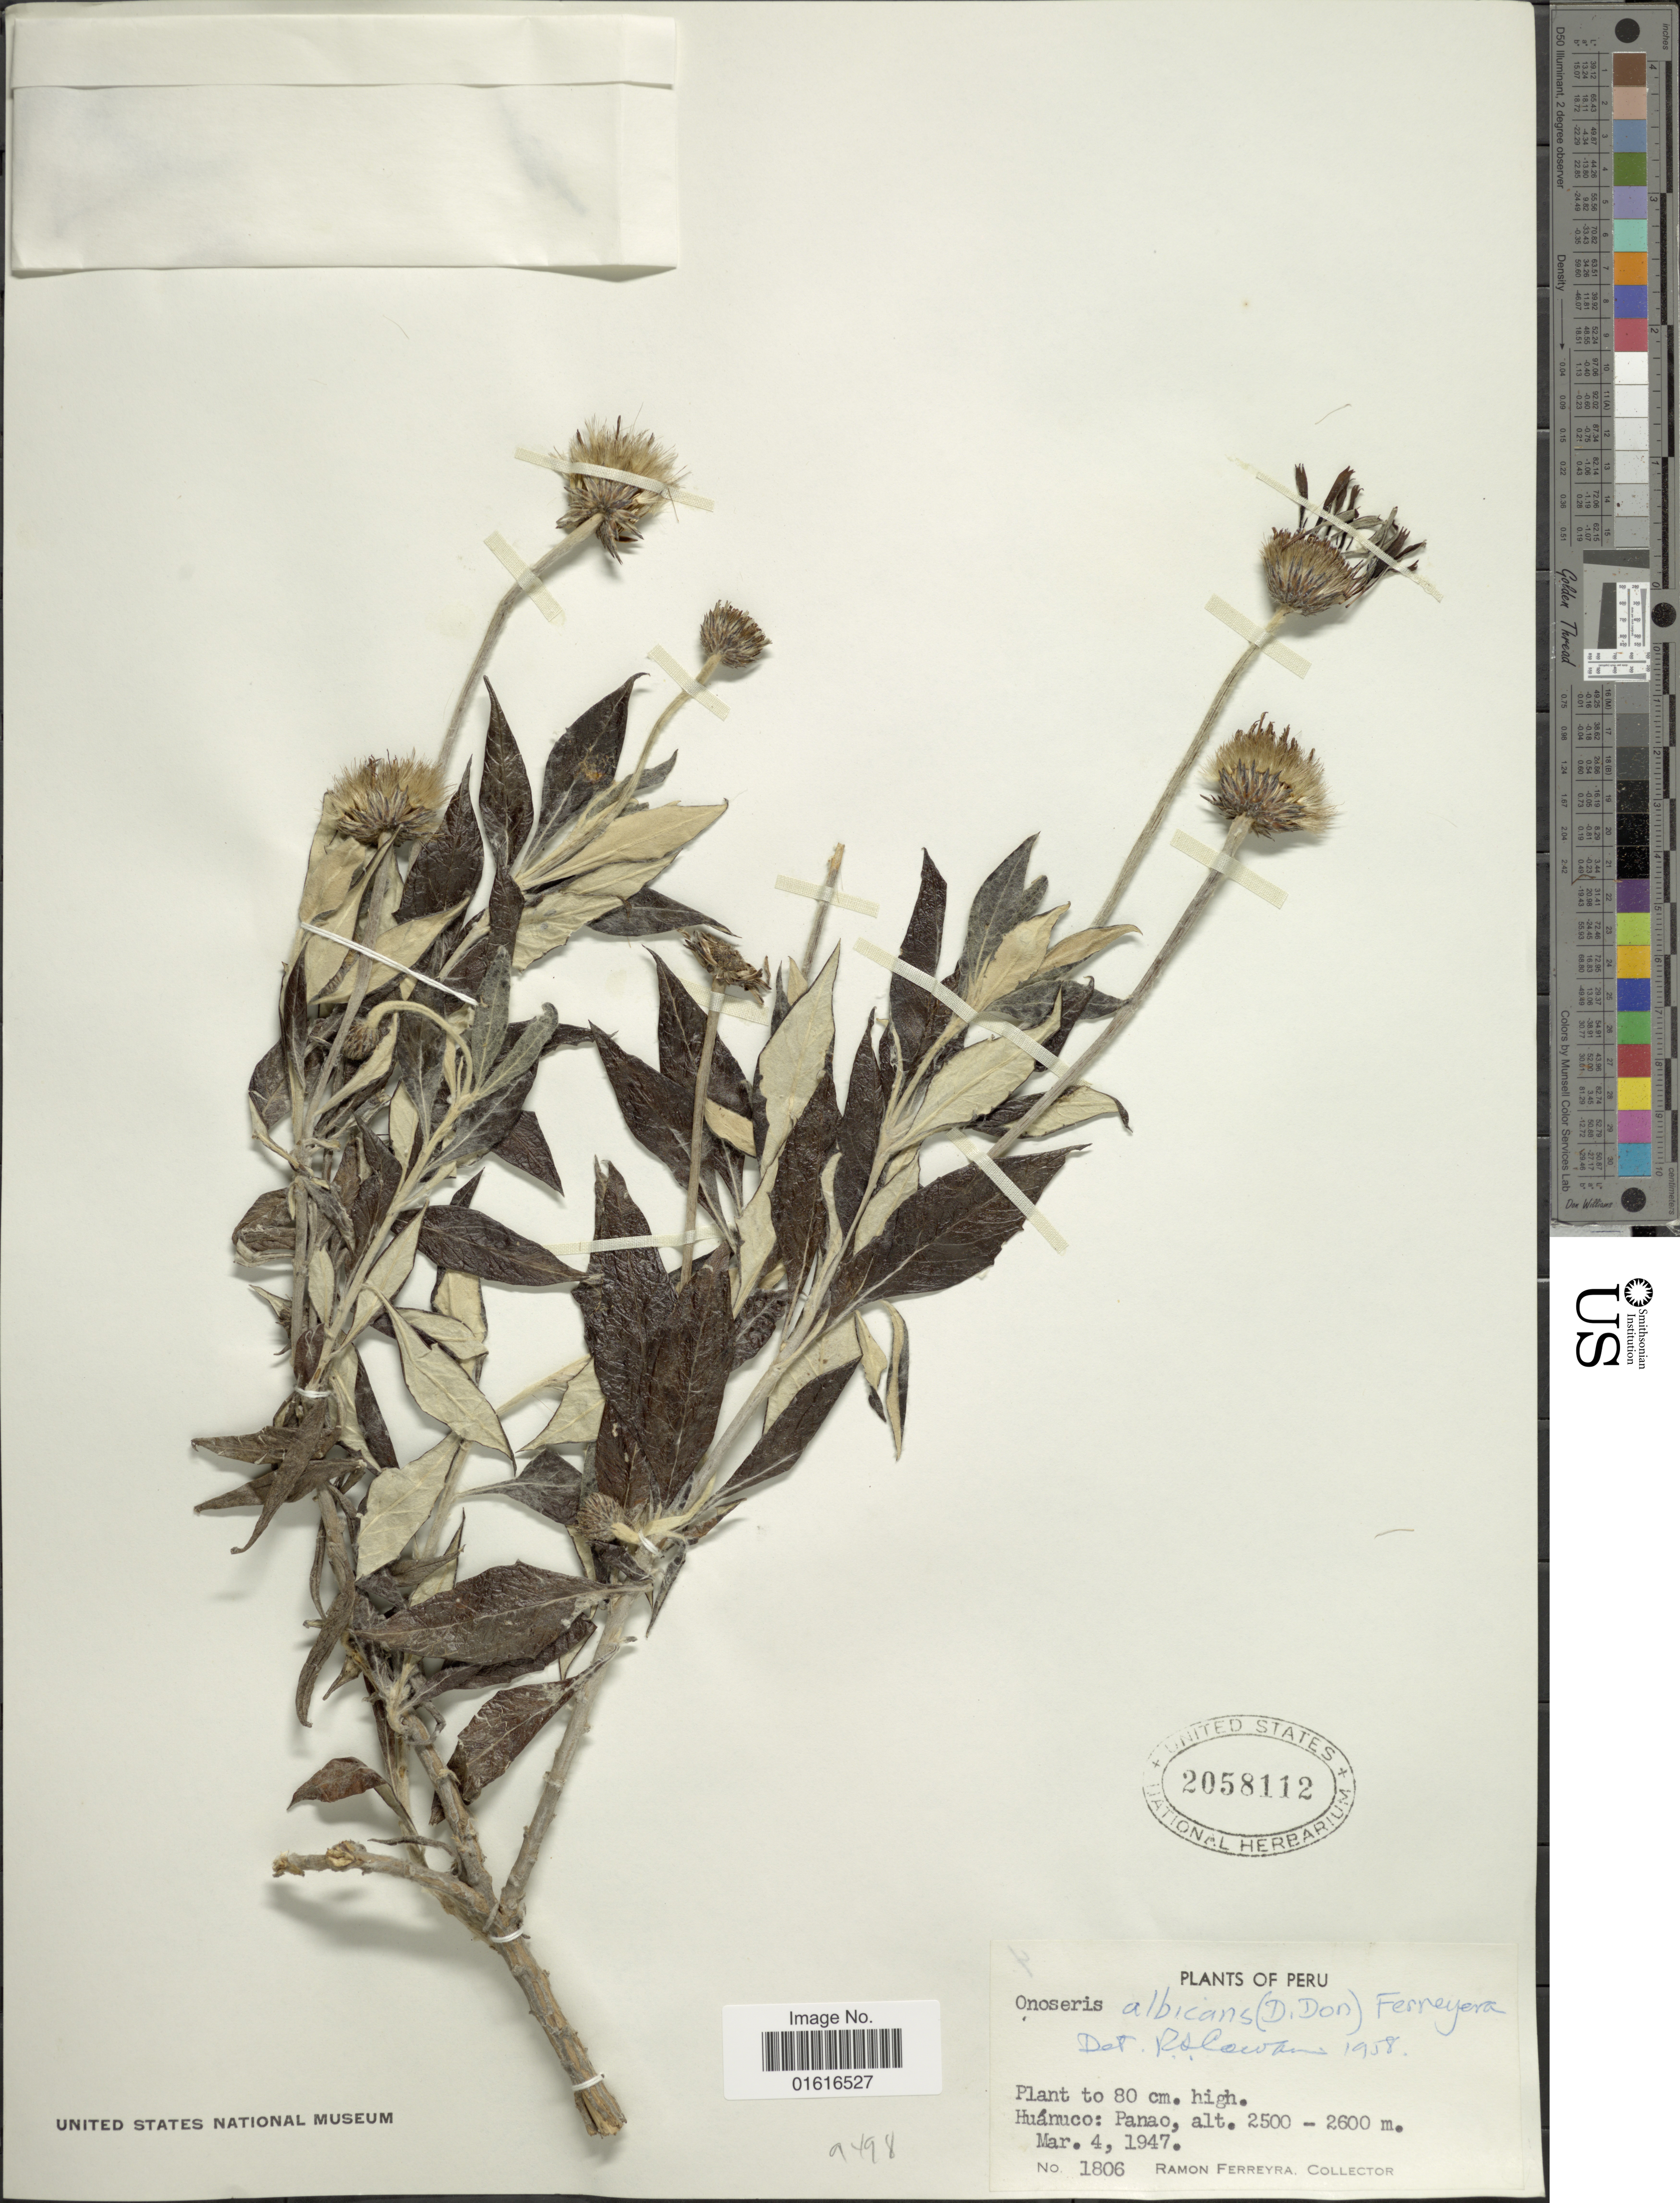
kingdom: Plantae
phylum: Tracheophyta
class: Magnoliopsida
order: Asterales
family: Asteraceae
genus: Onoseris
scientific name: Onoseris albicans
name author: (D. Don) Ferreyra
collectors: R. A. Ferreyra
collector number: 1806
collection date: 1947-03-04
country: Peru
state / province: Huánuco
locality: Panao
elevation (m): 2500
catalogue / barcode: US 2058112